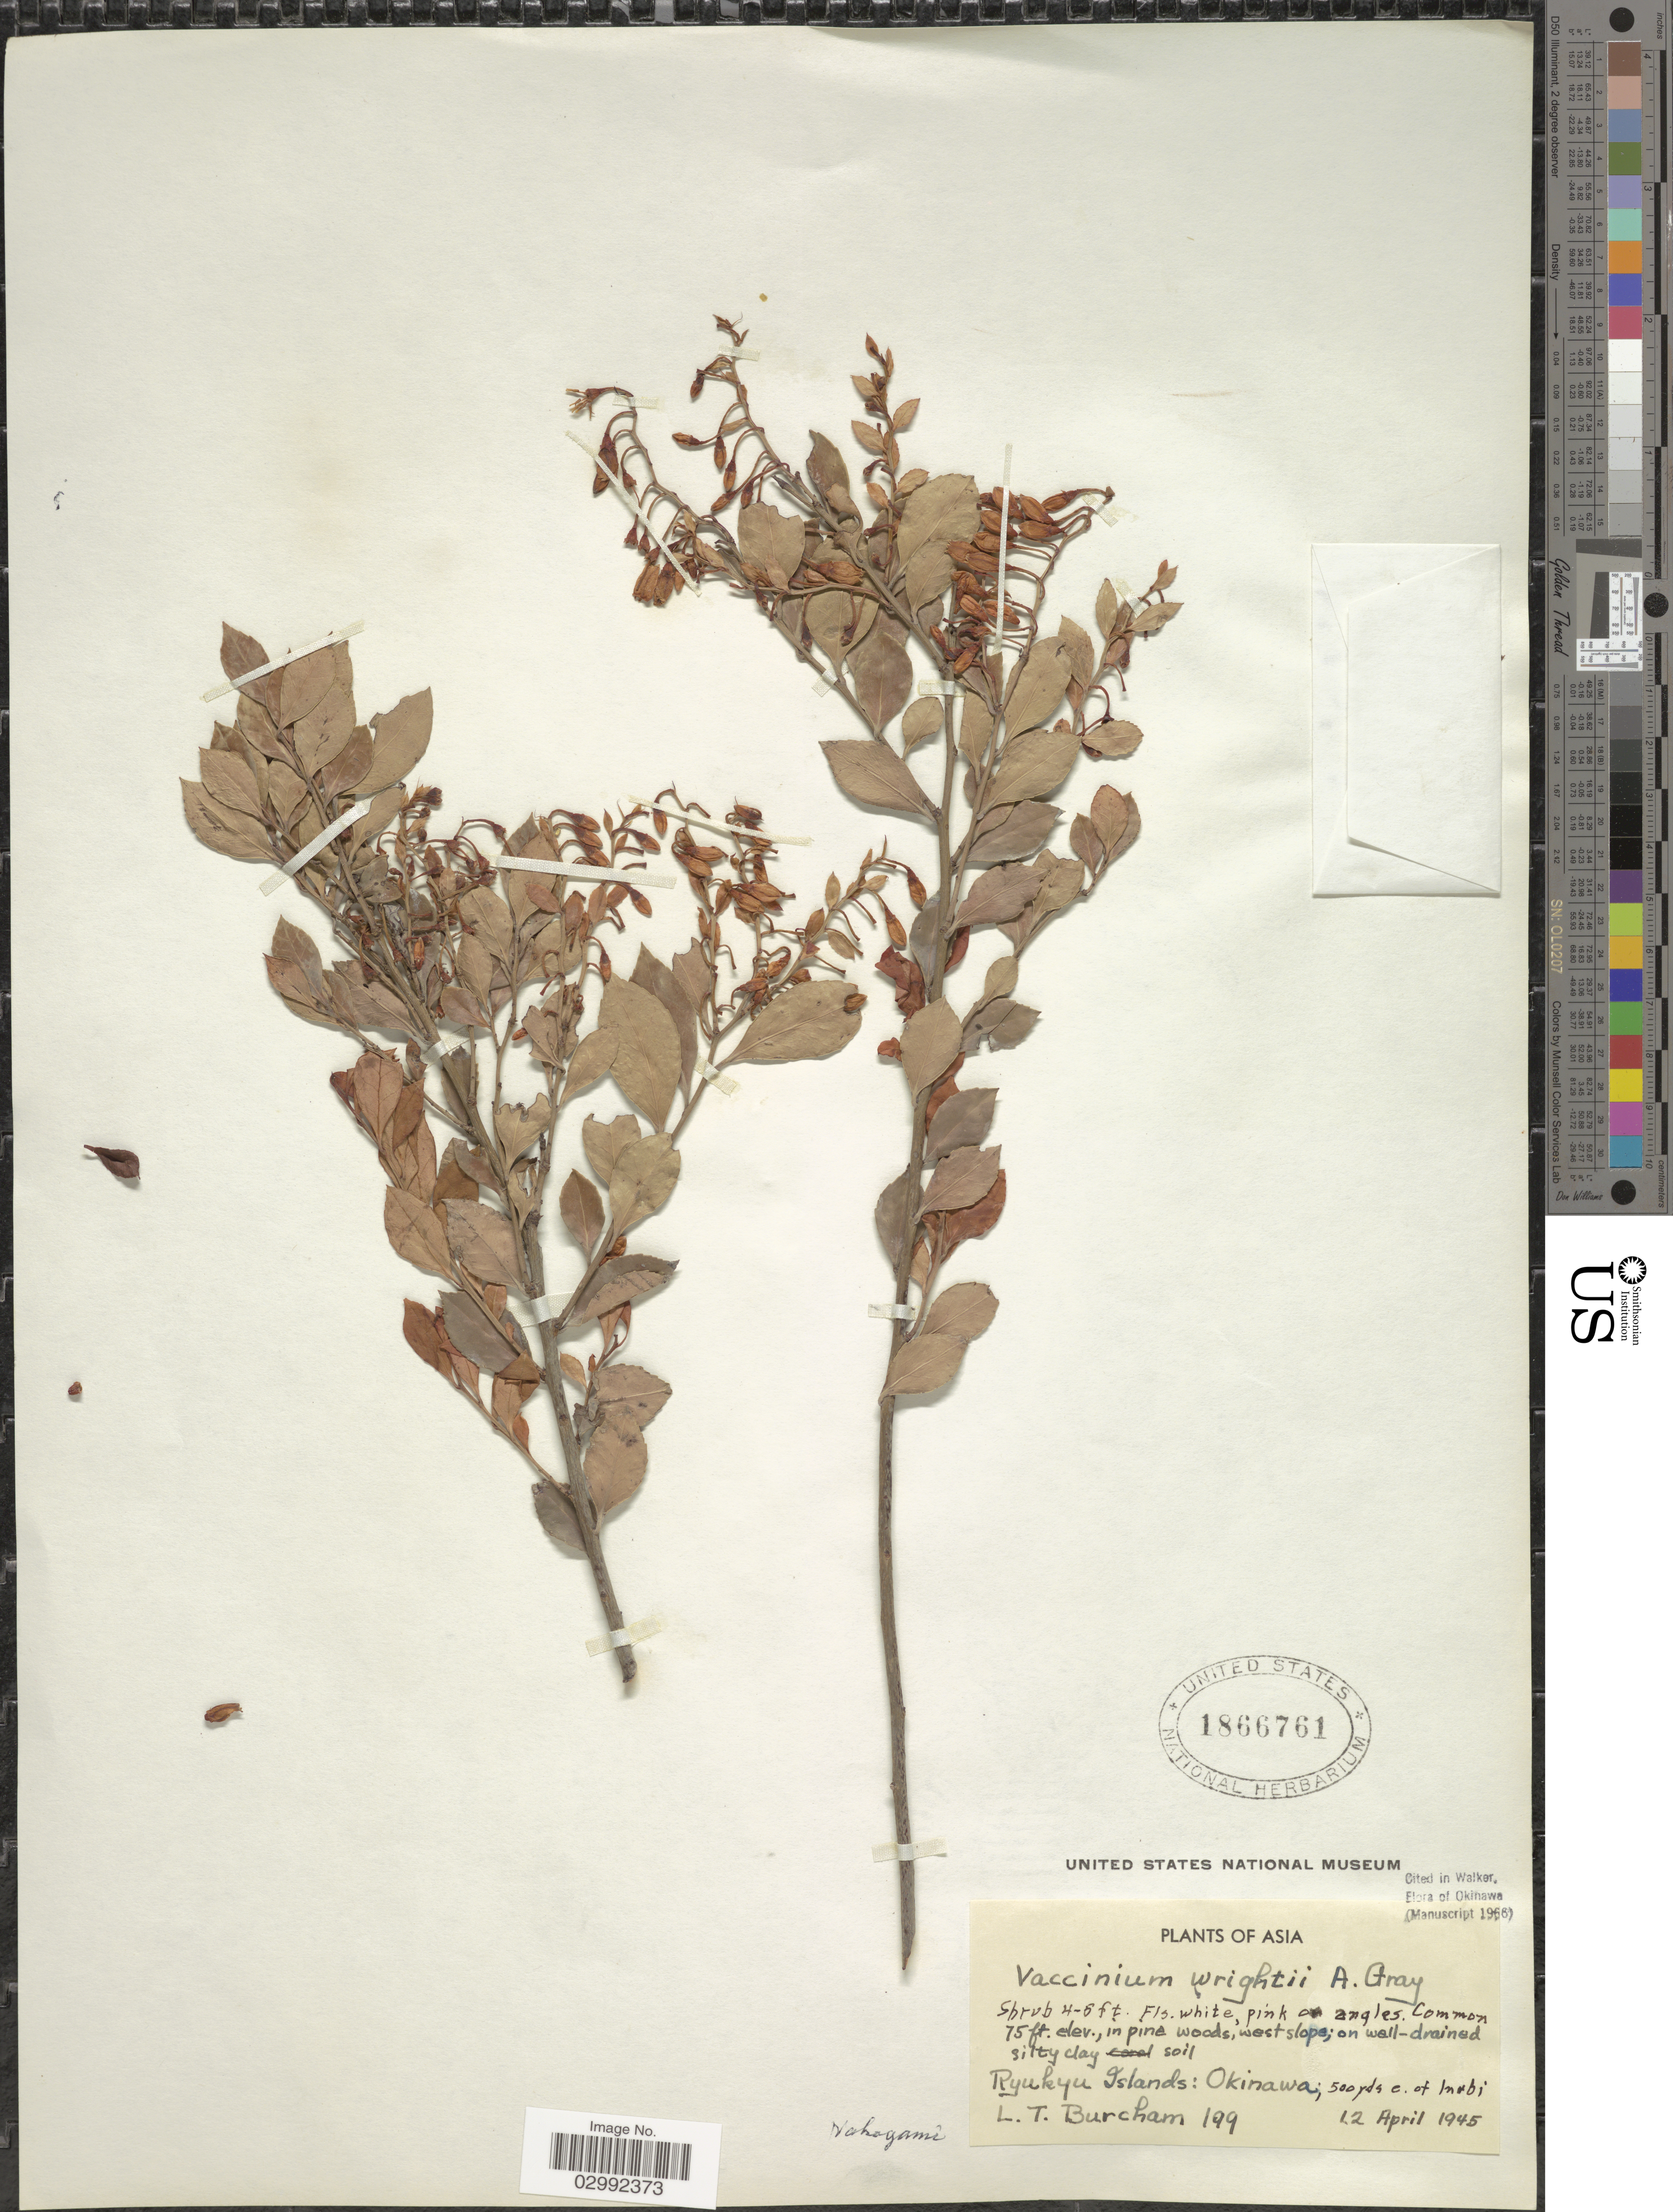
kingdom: Plantae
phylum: Tracheophyta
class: Magnoliopsida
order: Ericales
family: Ericaceae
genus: Vaccinium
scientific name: Vaccinium wrightii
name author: A. Gray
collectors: L. Burcham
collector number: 199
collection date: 1945-04-12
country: Japan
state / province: Okinawa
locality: Ryukyu Islands: 500 yds e. of Inubi. Nakagamî.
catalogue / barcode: US 1866761